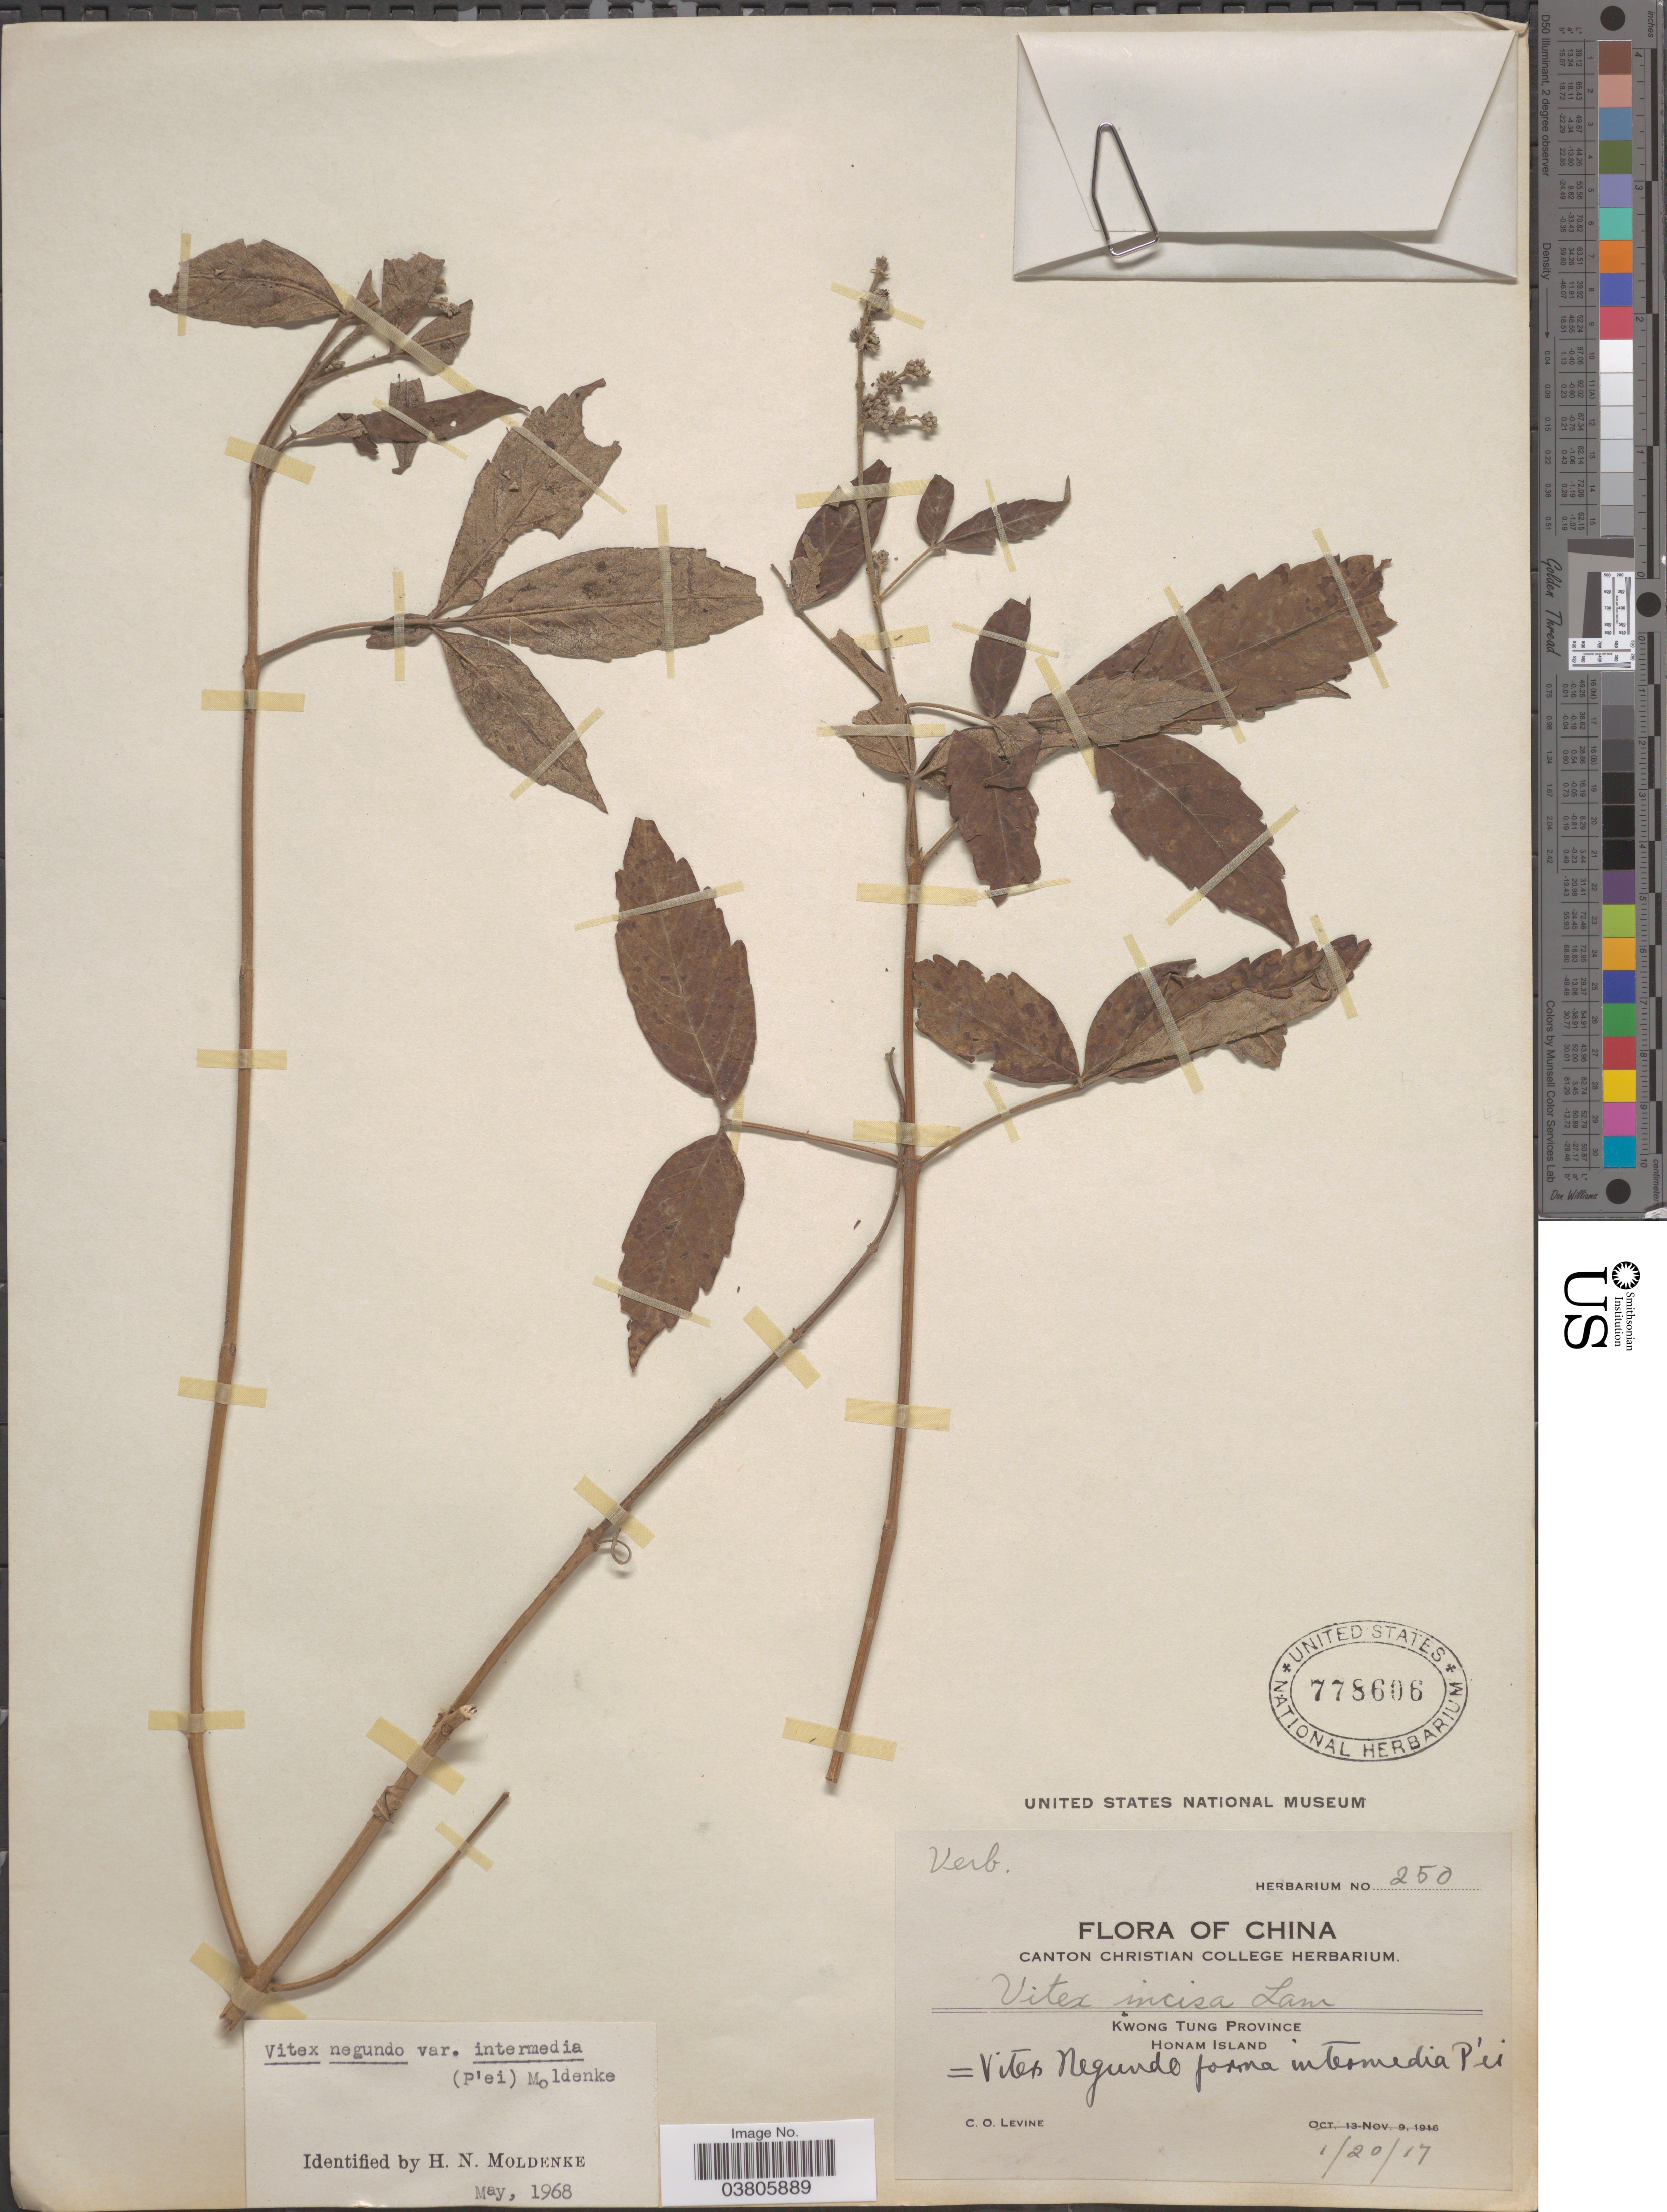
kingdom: Plantae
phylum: Tracheophyta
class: Magnoliopsida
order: Lamiales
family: Lamiaceae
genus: Vitex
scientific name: Vitex negundo var. intermedia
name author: (C. Pei) Moldenke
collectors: C. O. Levine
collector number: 250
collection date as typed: Transcribed d/m/y: 20/1/17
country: China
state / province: Guangdong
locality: Kwong Tung Province. Honam Island.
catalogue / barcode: US 778606